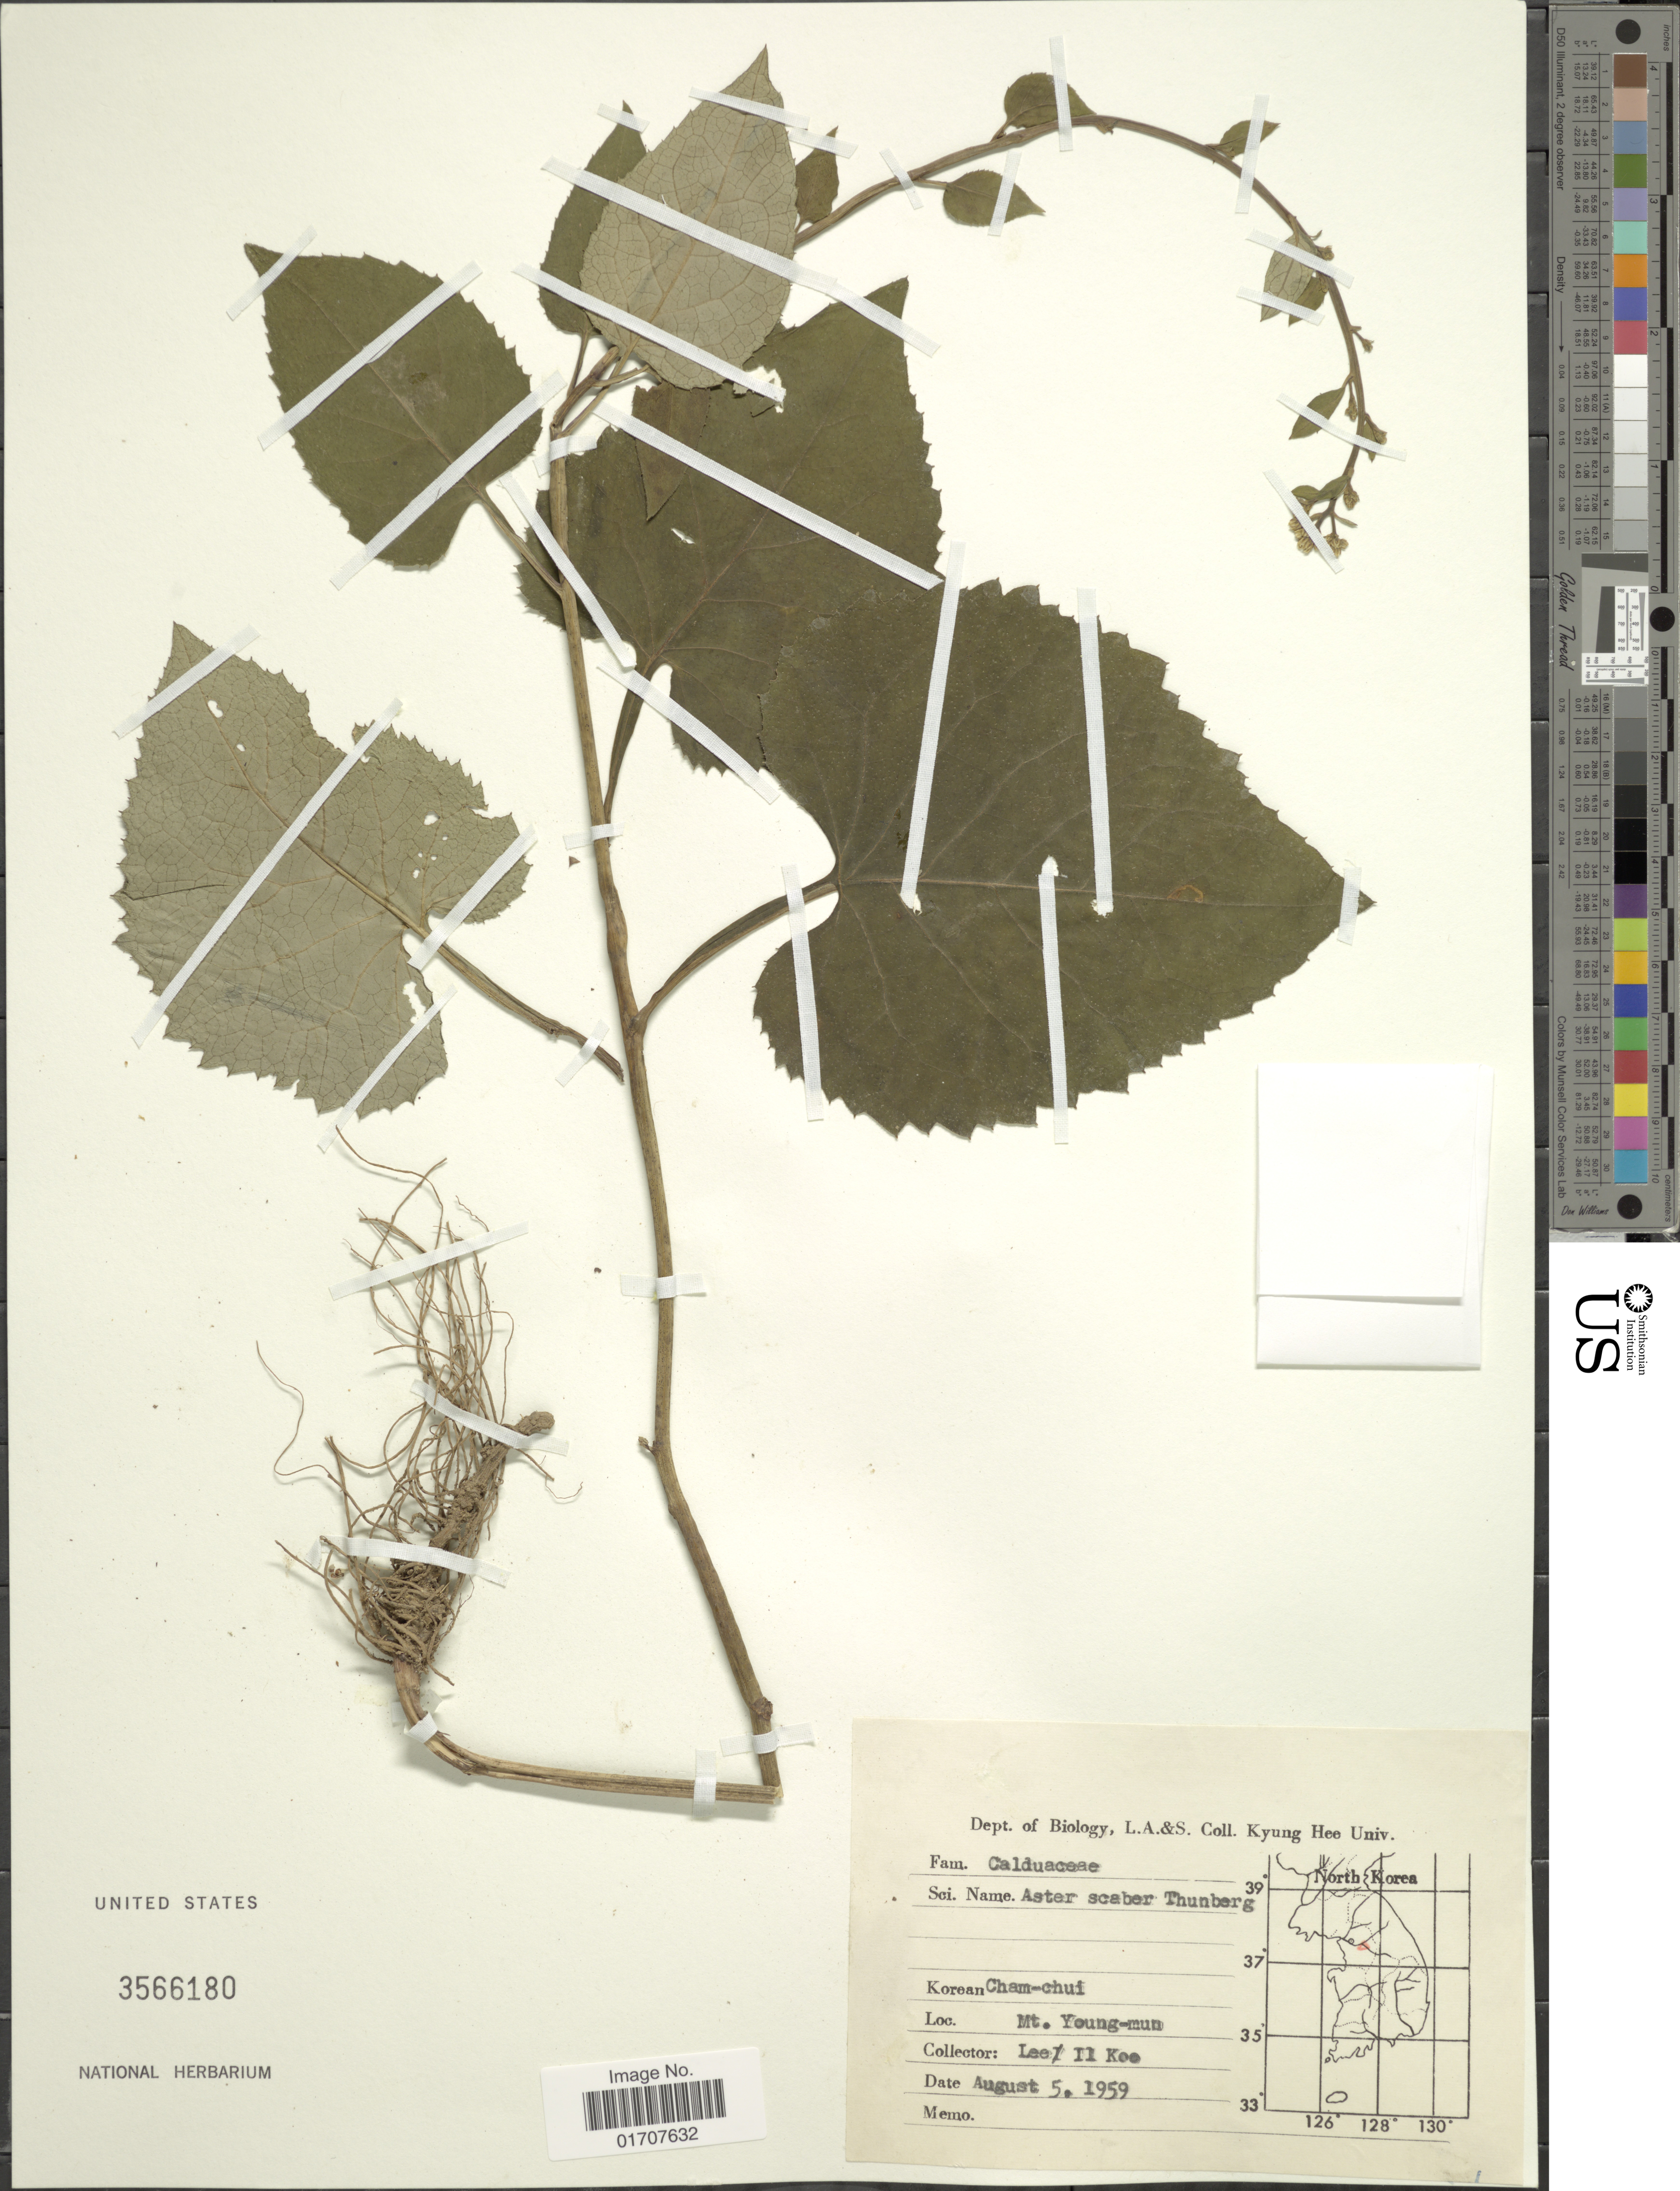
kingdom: Plantae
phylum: Tracheophyta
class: Magnoliopsida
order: Asterales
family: Asteraceae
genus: Doellingeria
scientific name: Doellingeria scaber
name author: (Thunb.) Nees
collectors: I. Lee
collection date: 1959-08-05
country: South Korea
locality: Mt. Young-mun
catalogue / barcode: US 3566180